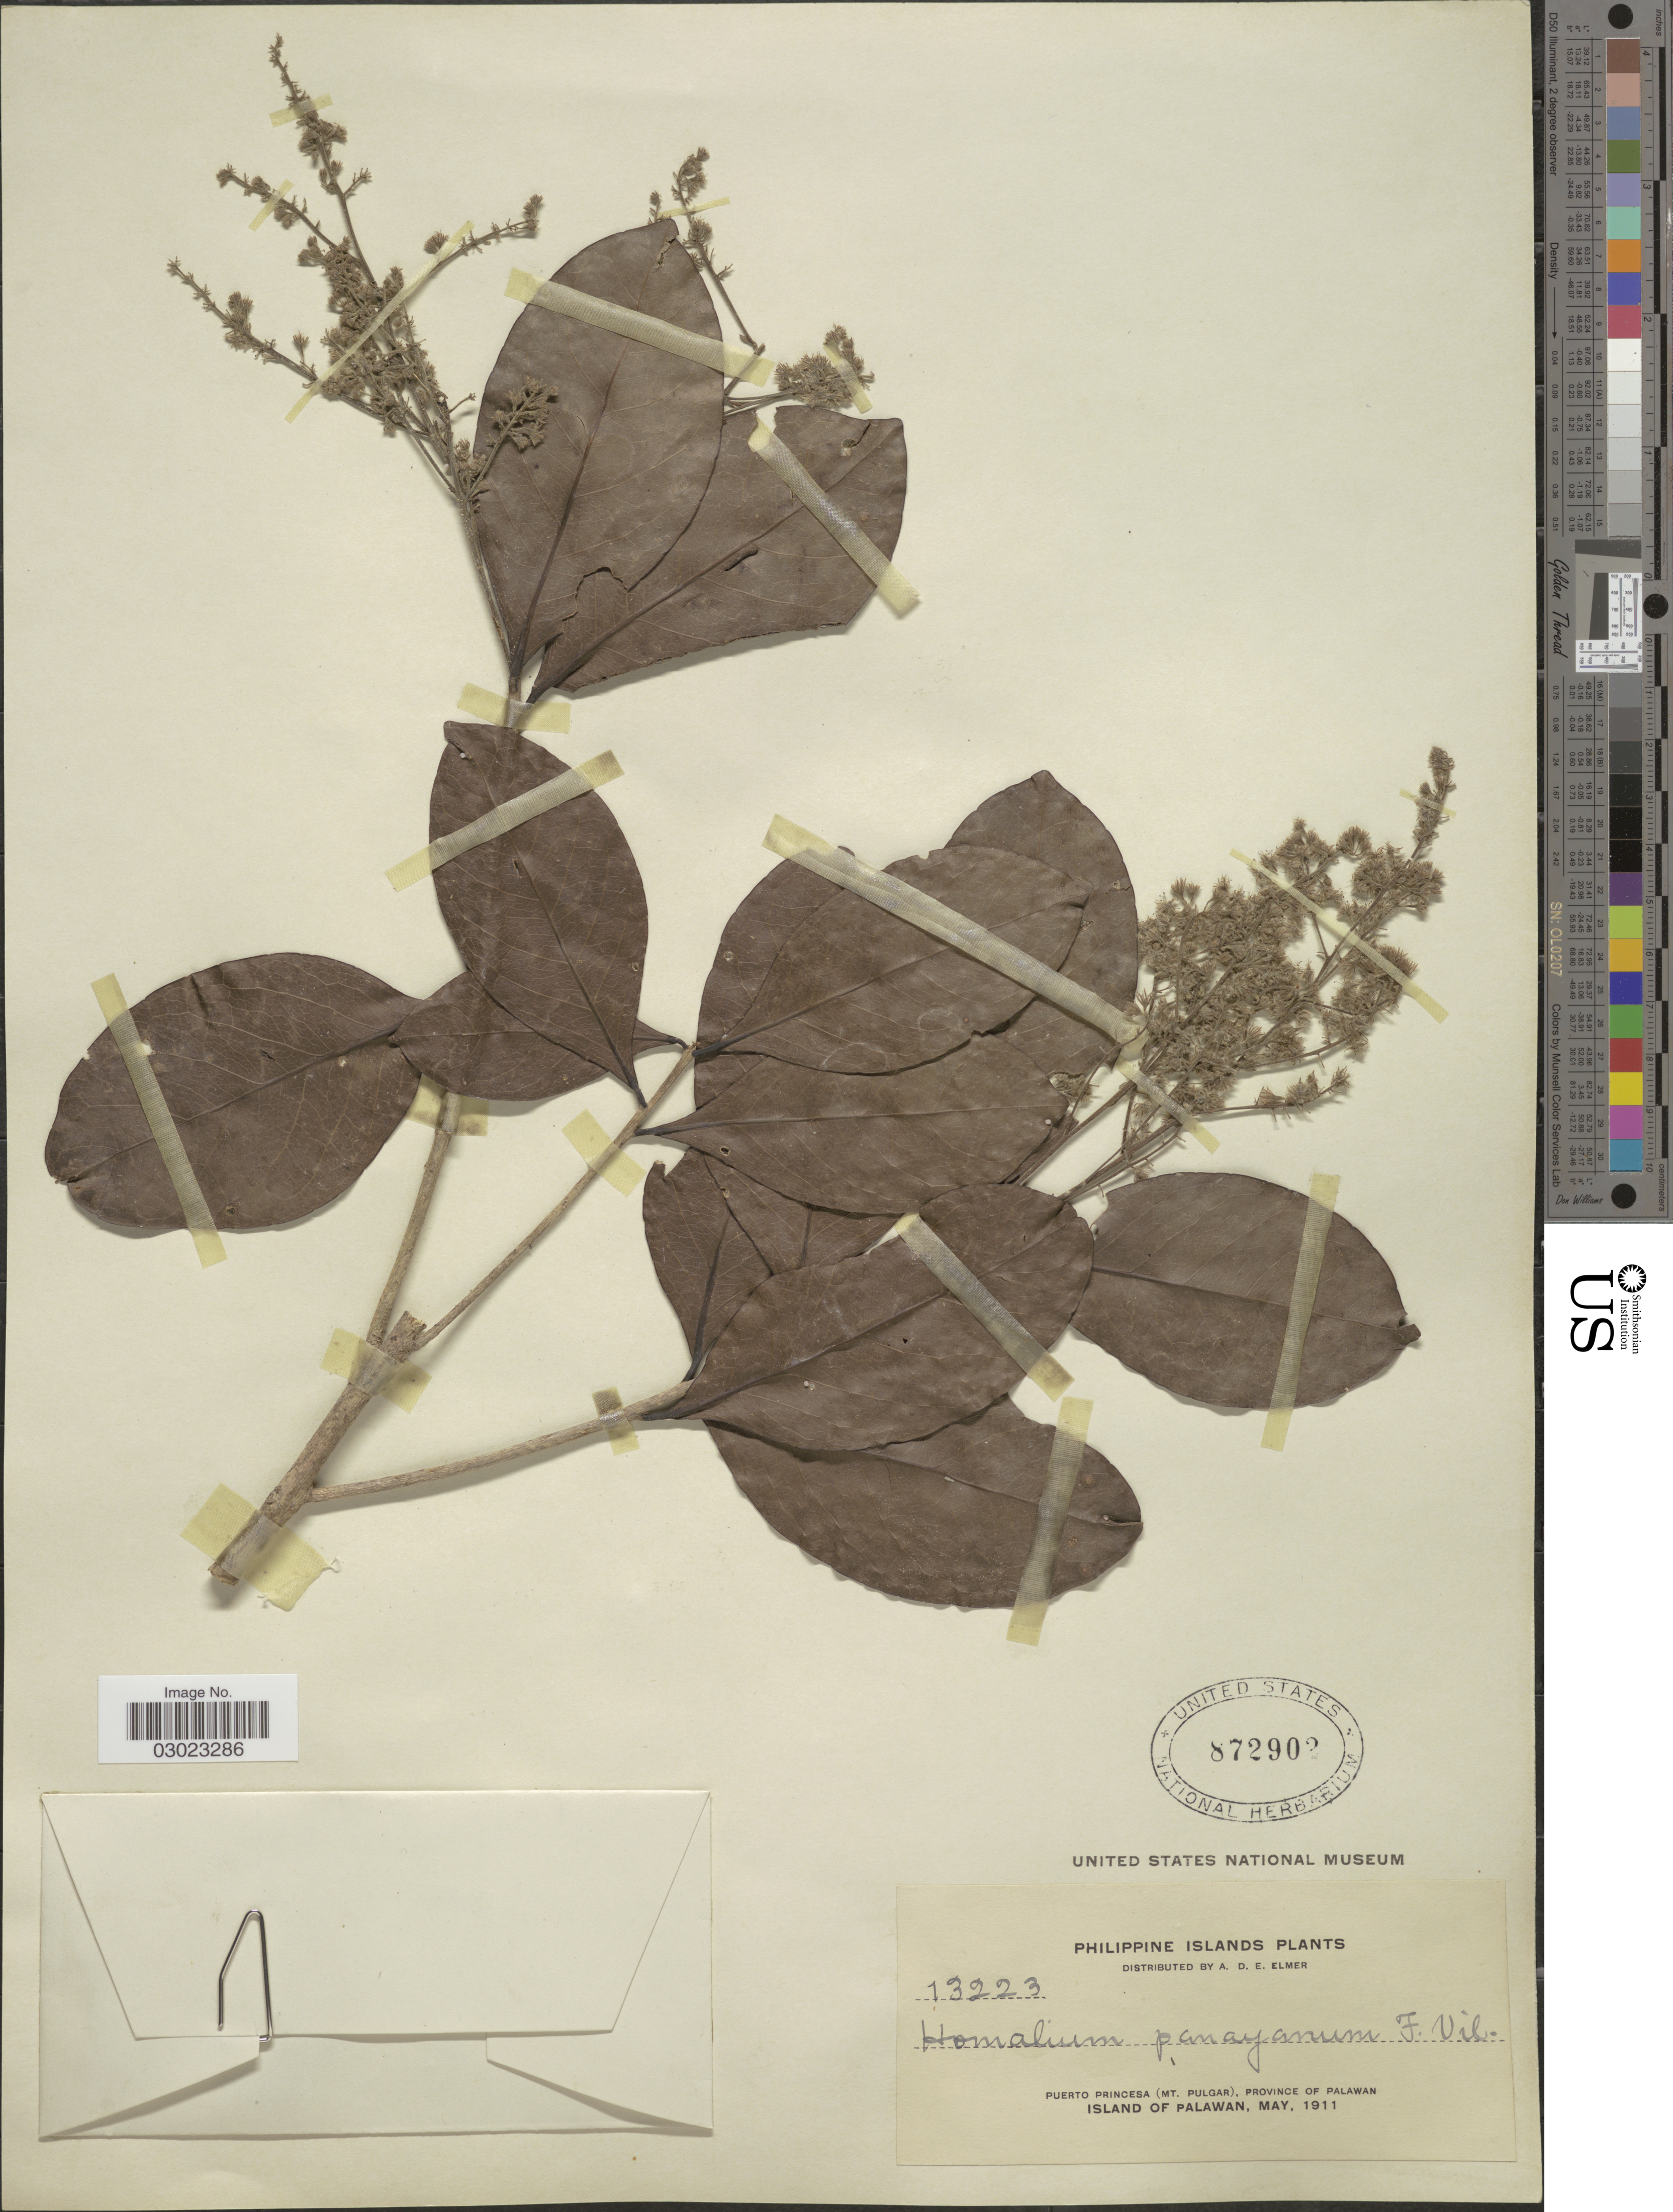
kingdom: Plantae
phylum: Tracheophyta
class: Magnoliopsida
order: Malpighiales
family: Salicaceae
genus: Homalium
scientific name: Homalium panayanum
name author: Fern.-Vill.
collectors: A. D. E. Elmer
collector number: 13223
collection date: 1911-05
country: Philippines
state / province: Mimaropa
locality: Puerto Princesa (Mt. Pulgar), Province of Palawan, Island of Palawan.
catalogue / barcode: US 872902